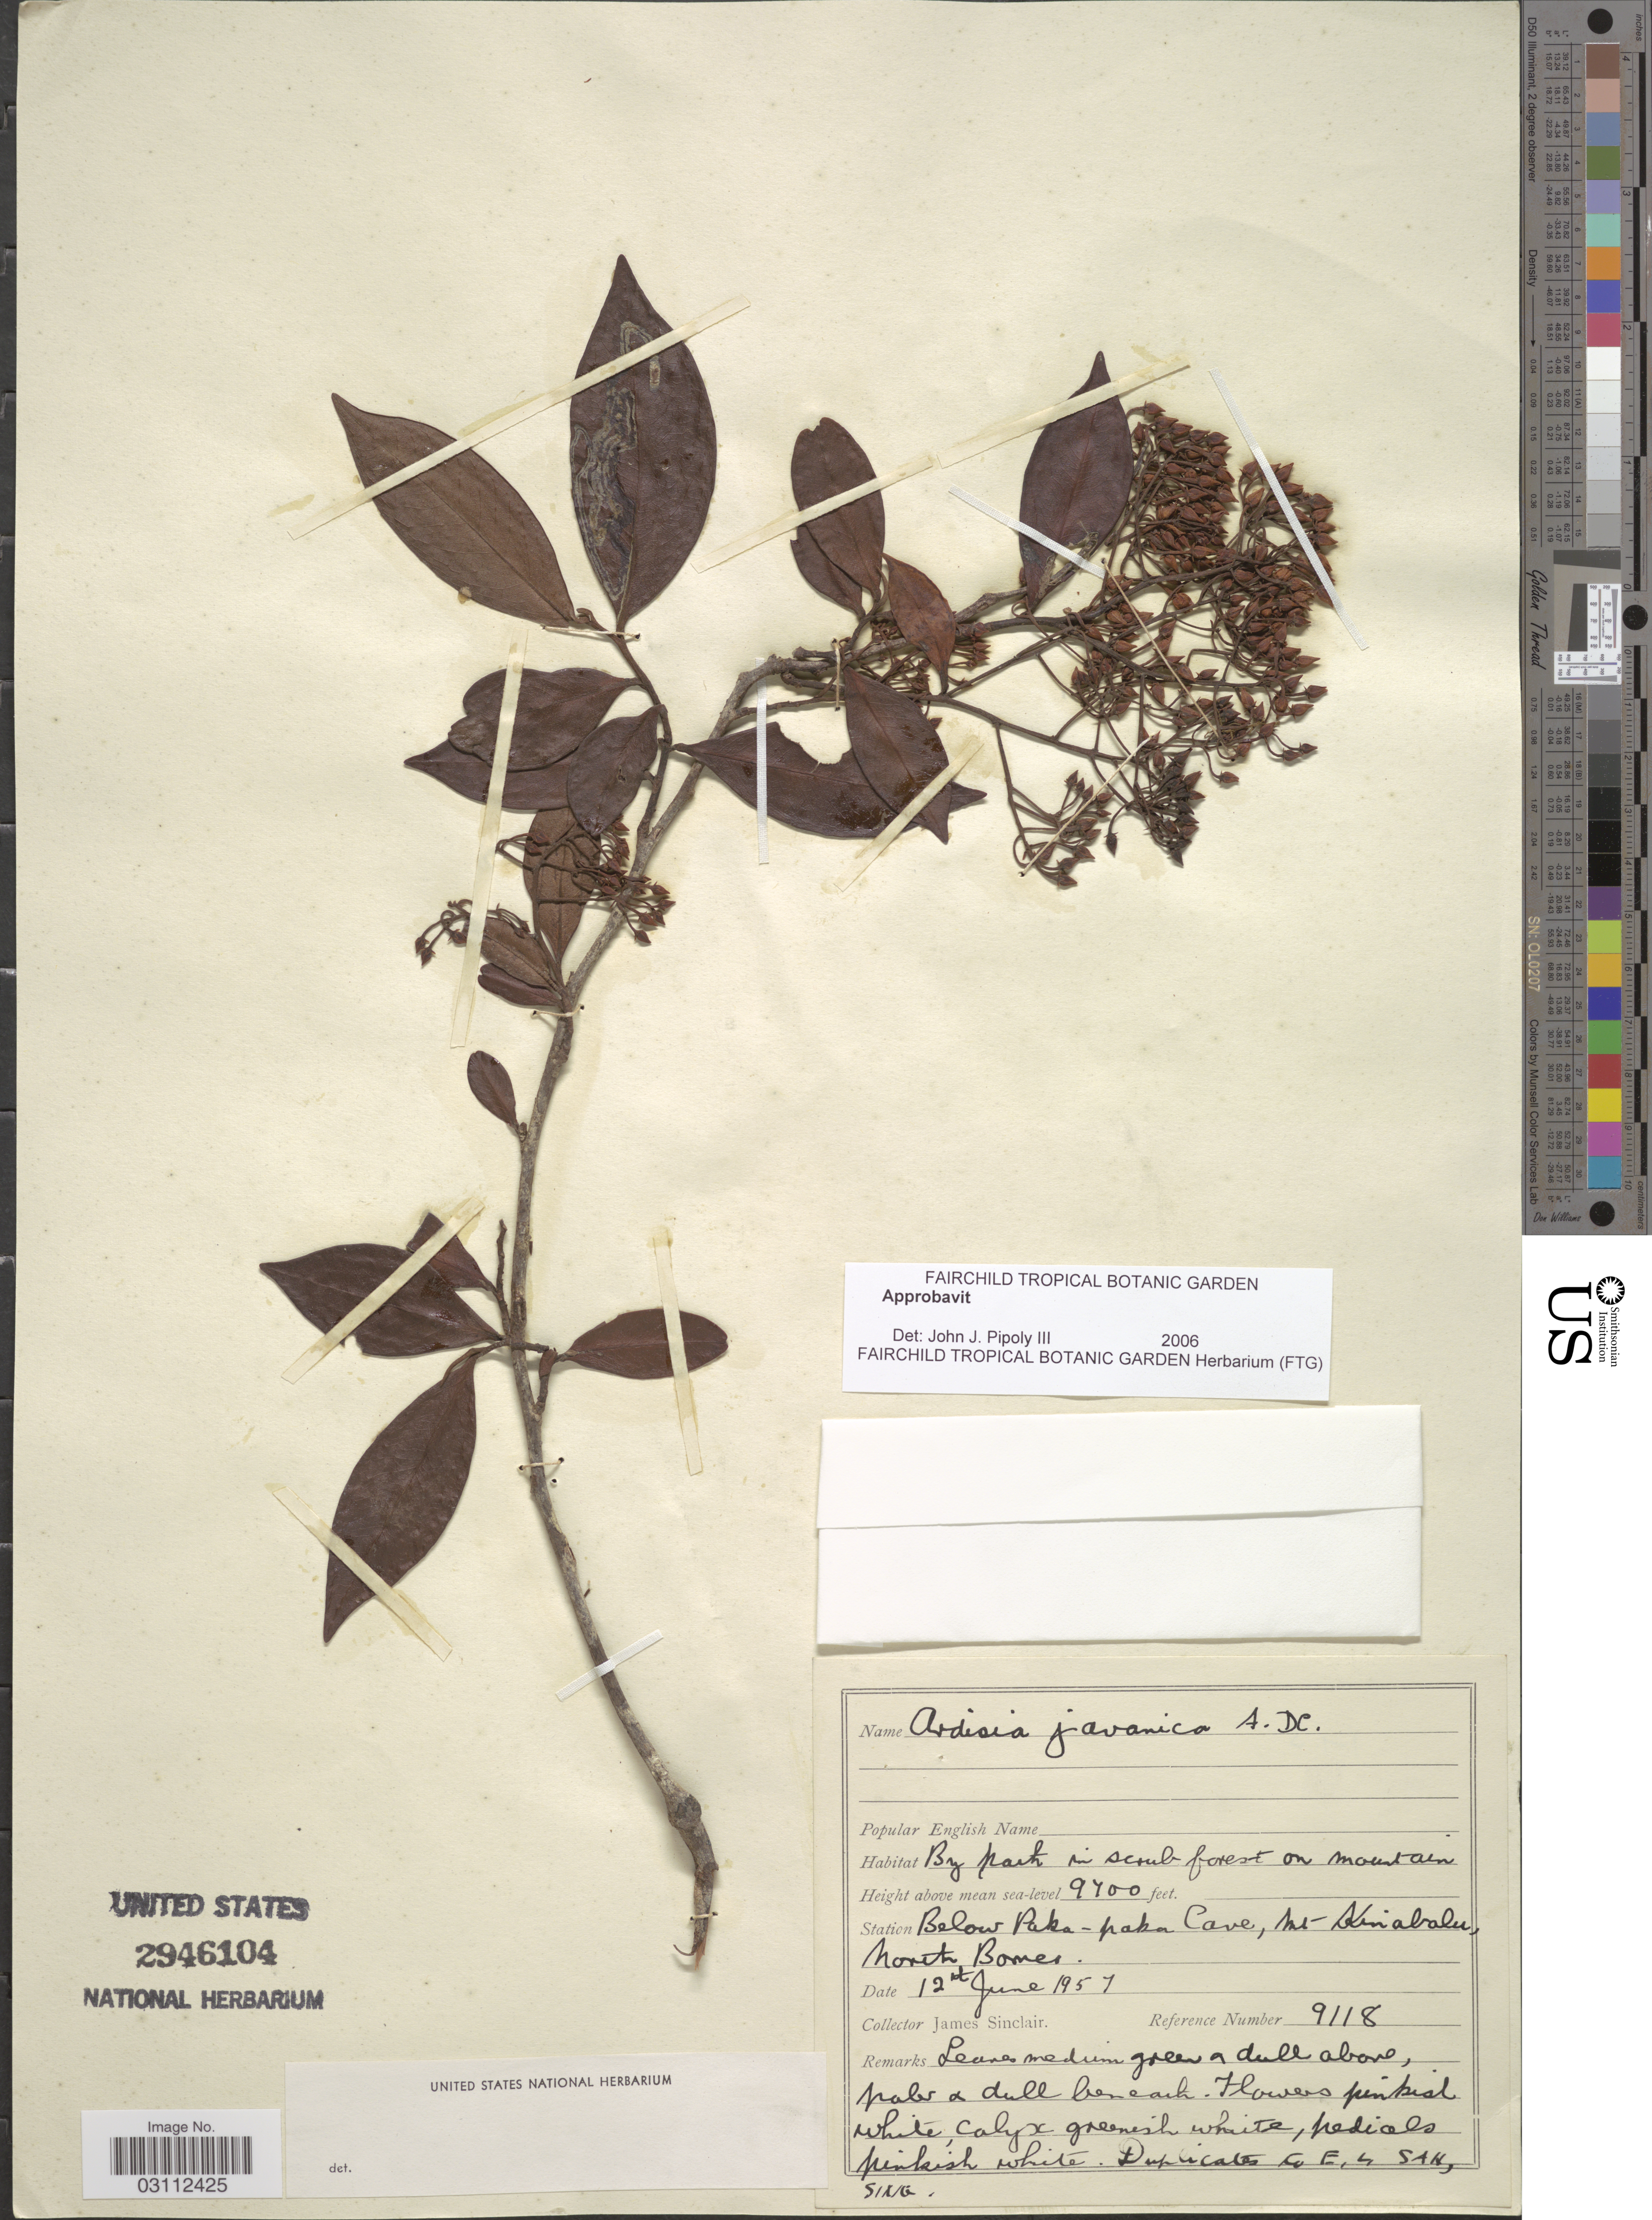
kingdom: Plantae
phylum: Tracheophyta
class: Magnoliopsida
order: Ericales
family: Primulaceae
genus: Ardisia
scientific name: Ardisia javanica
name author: DC.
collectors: J. Sinclair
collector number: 9118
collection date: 1957-06-12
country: Malaysia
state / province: Sabah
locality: Station Below Paka-paka Cave, Mt Kinabalu, North Bornes.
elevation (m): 2957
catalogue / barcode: US 2946104